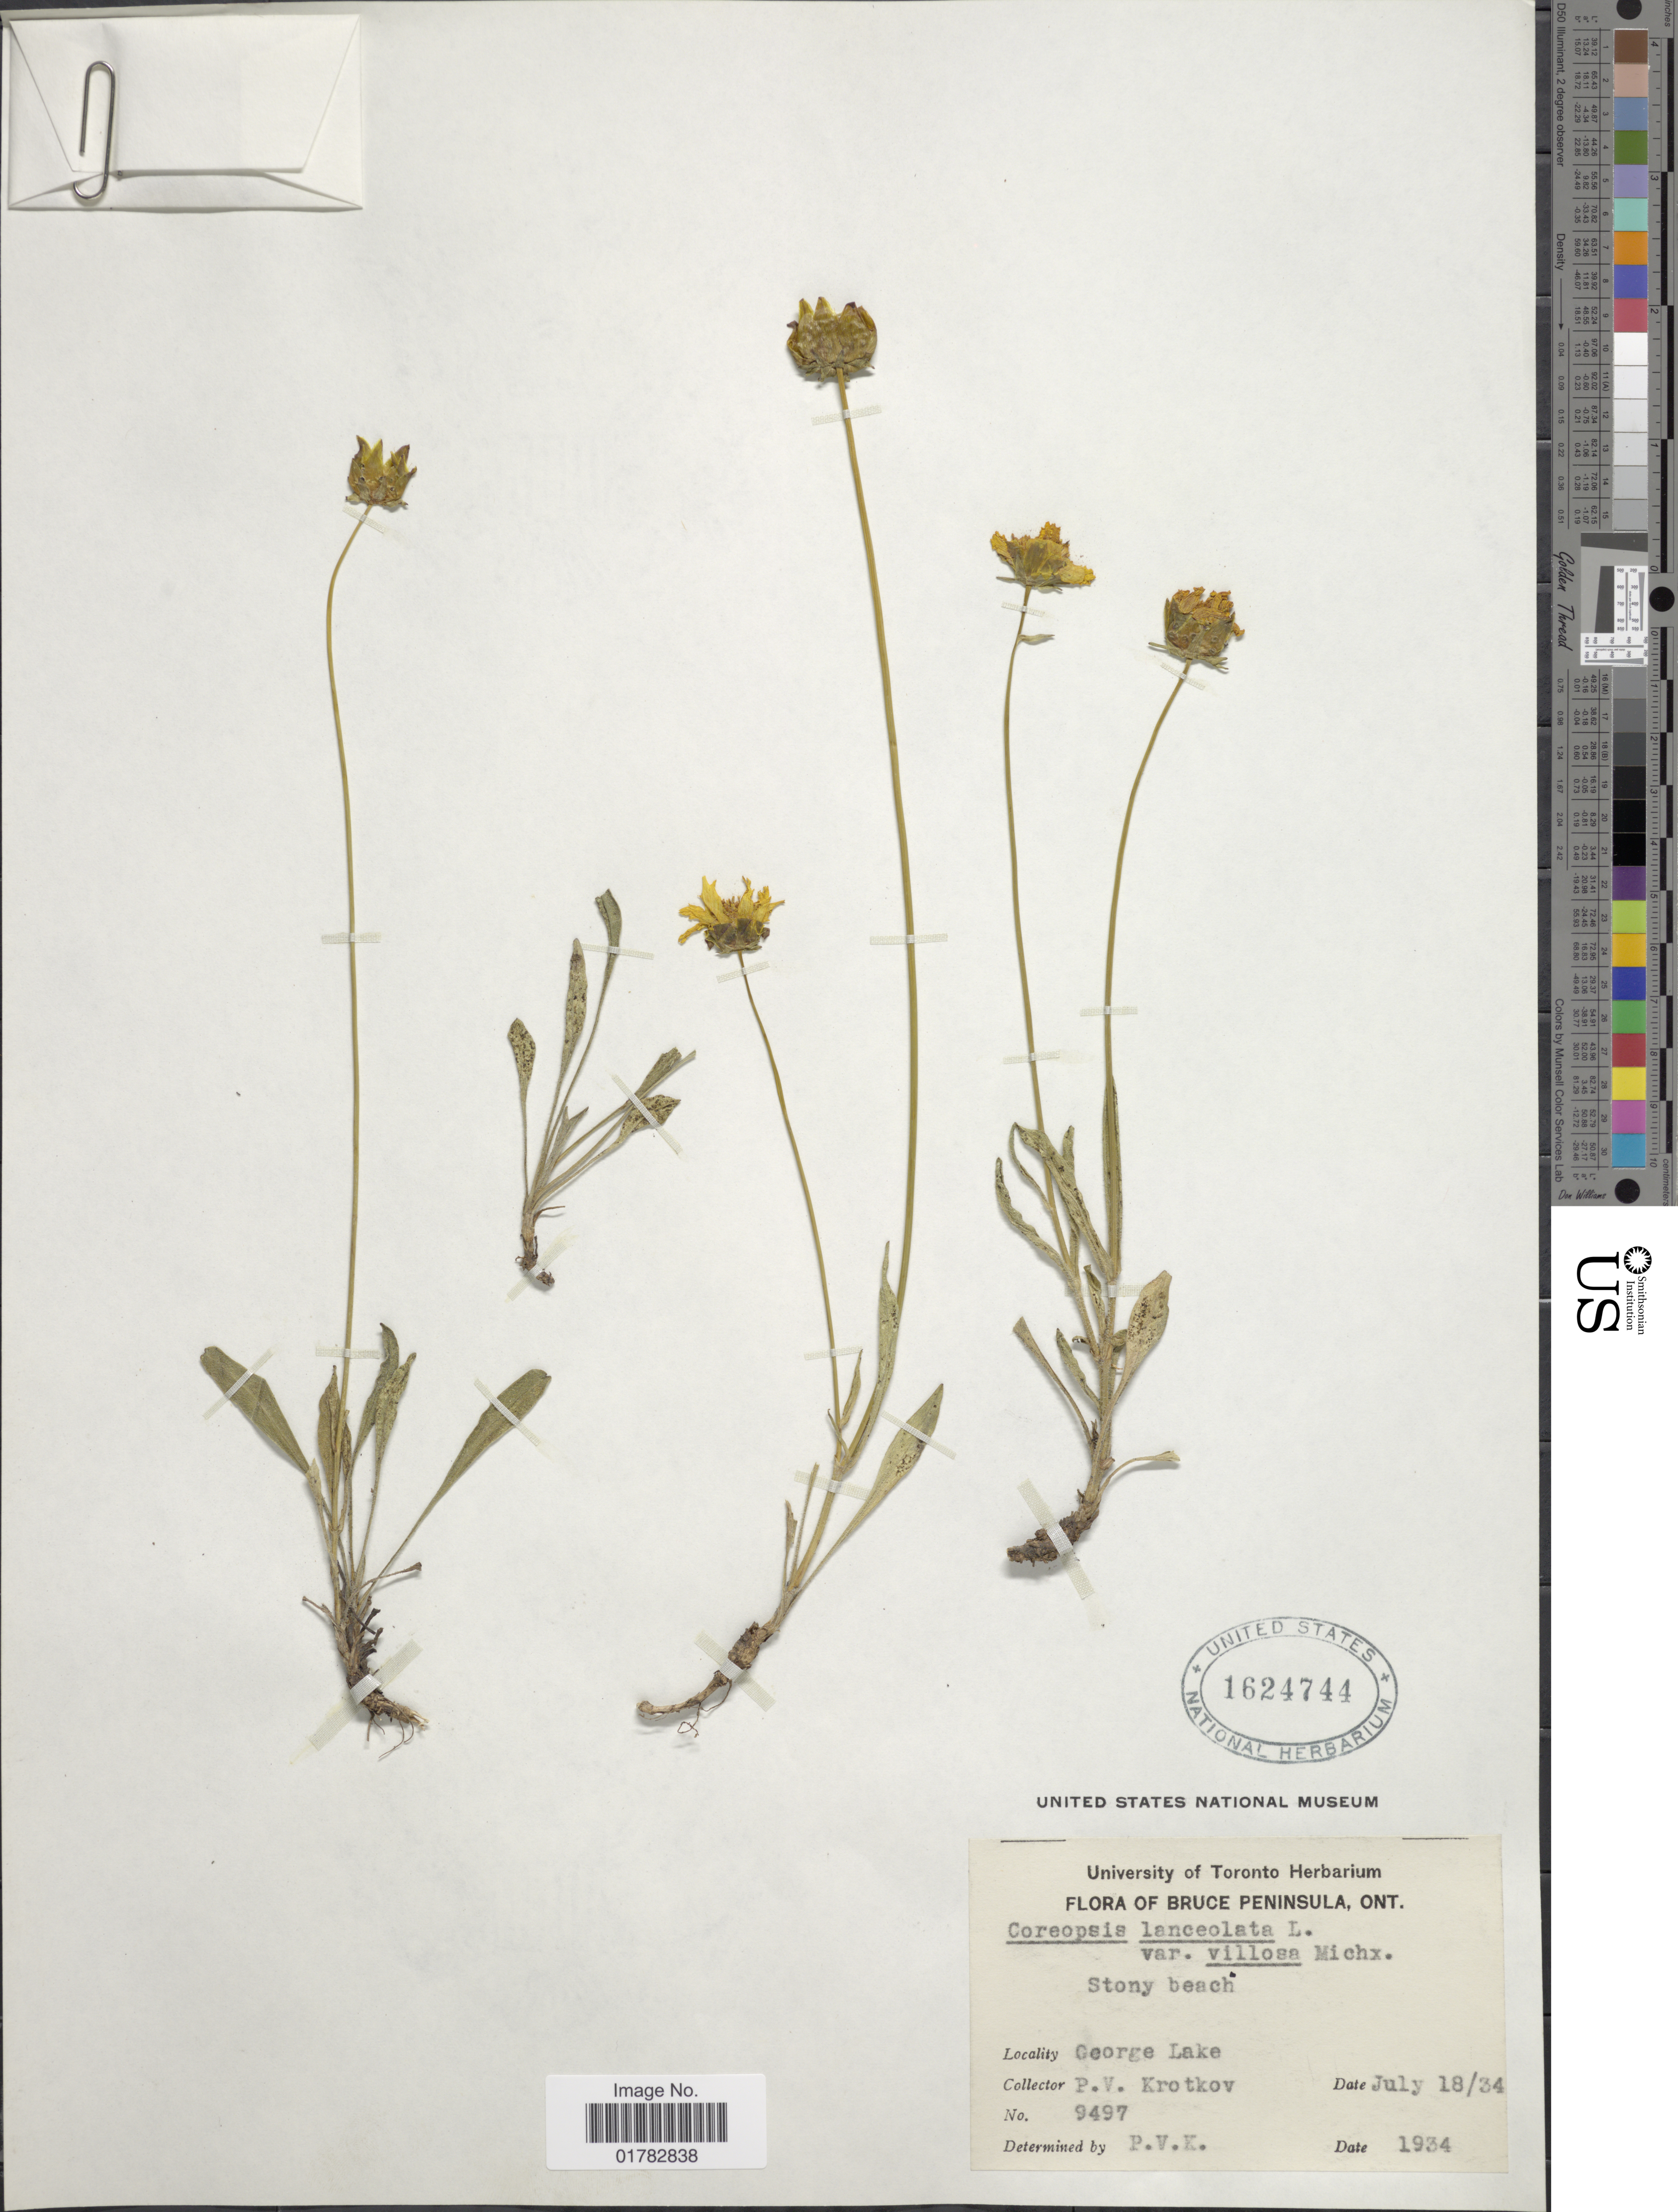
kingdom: Plantae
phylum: Tracheophyta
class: Magnoliopsida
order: Asterales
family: Asteraceae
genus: Coreopsis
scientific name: Coreopsis lanceolata var. villosa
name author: Michx.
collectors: P. V. Krotkov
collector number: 9497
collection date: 1934-07-18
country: Canada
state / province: Ontario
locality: Bruce Peninsula, Stony beach, George Lake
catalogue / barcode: US 1624744